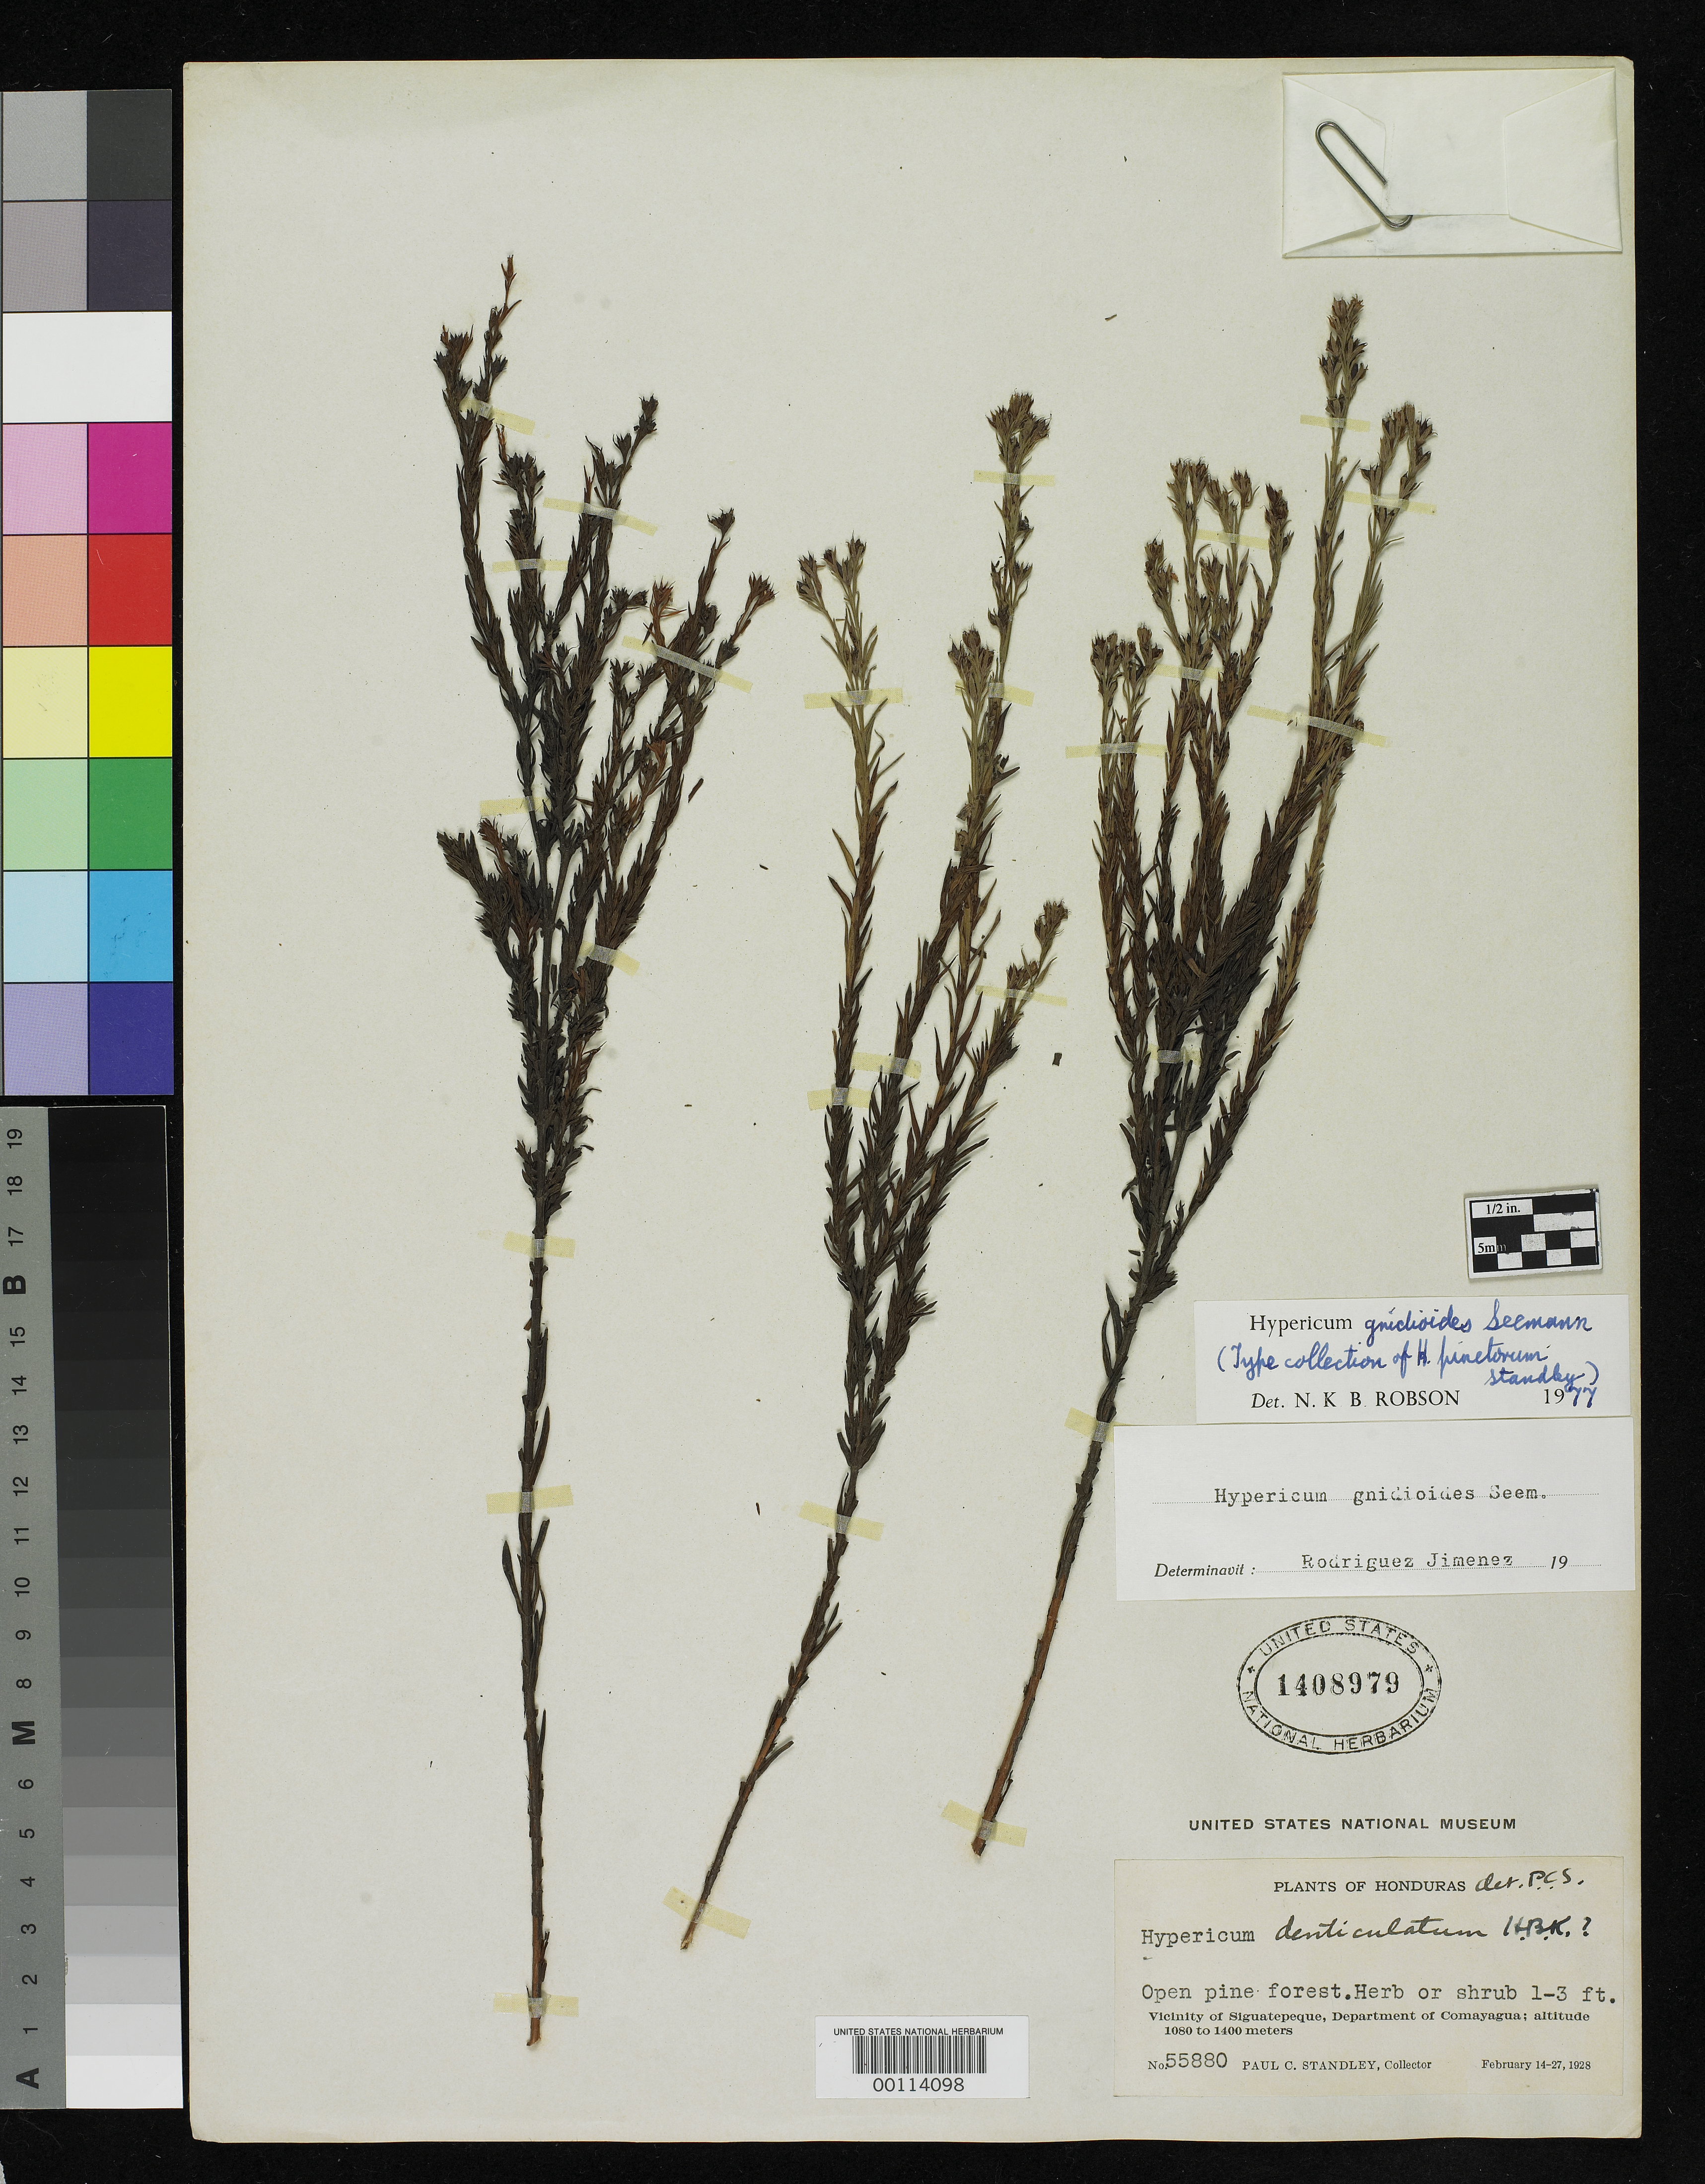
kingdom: Plantae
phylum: Tracheophyta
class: Magnoliopsida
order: Malpighiales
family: Hypericaceae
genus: Hypericum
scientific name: Hypericum pinetorum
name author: Standl.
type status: Isotype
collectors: P. C. Standley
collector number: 55880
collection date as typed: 14 Feb 1928 to 27 Feb 1928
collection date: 1928-02-14/1928-02-27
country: Honduras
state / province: Comayagua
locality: Siguatepeque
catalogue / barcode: US 1408979